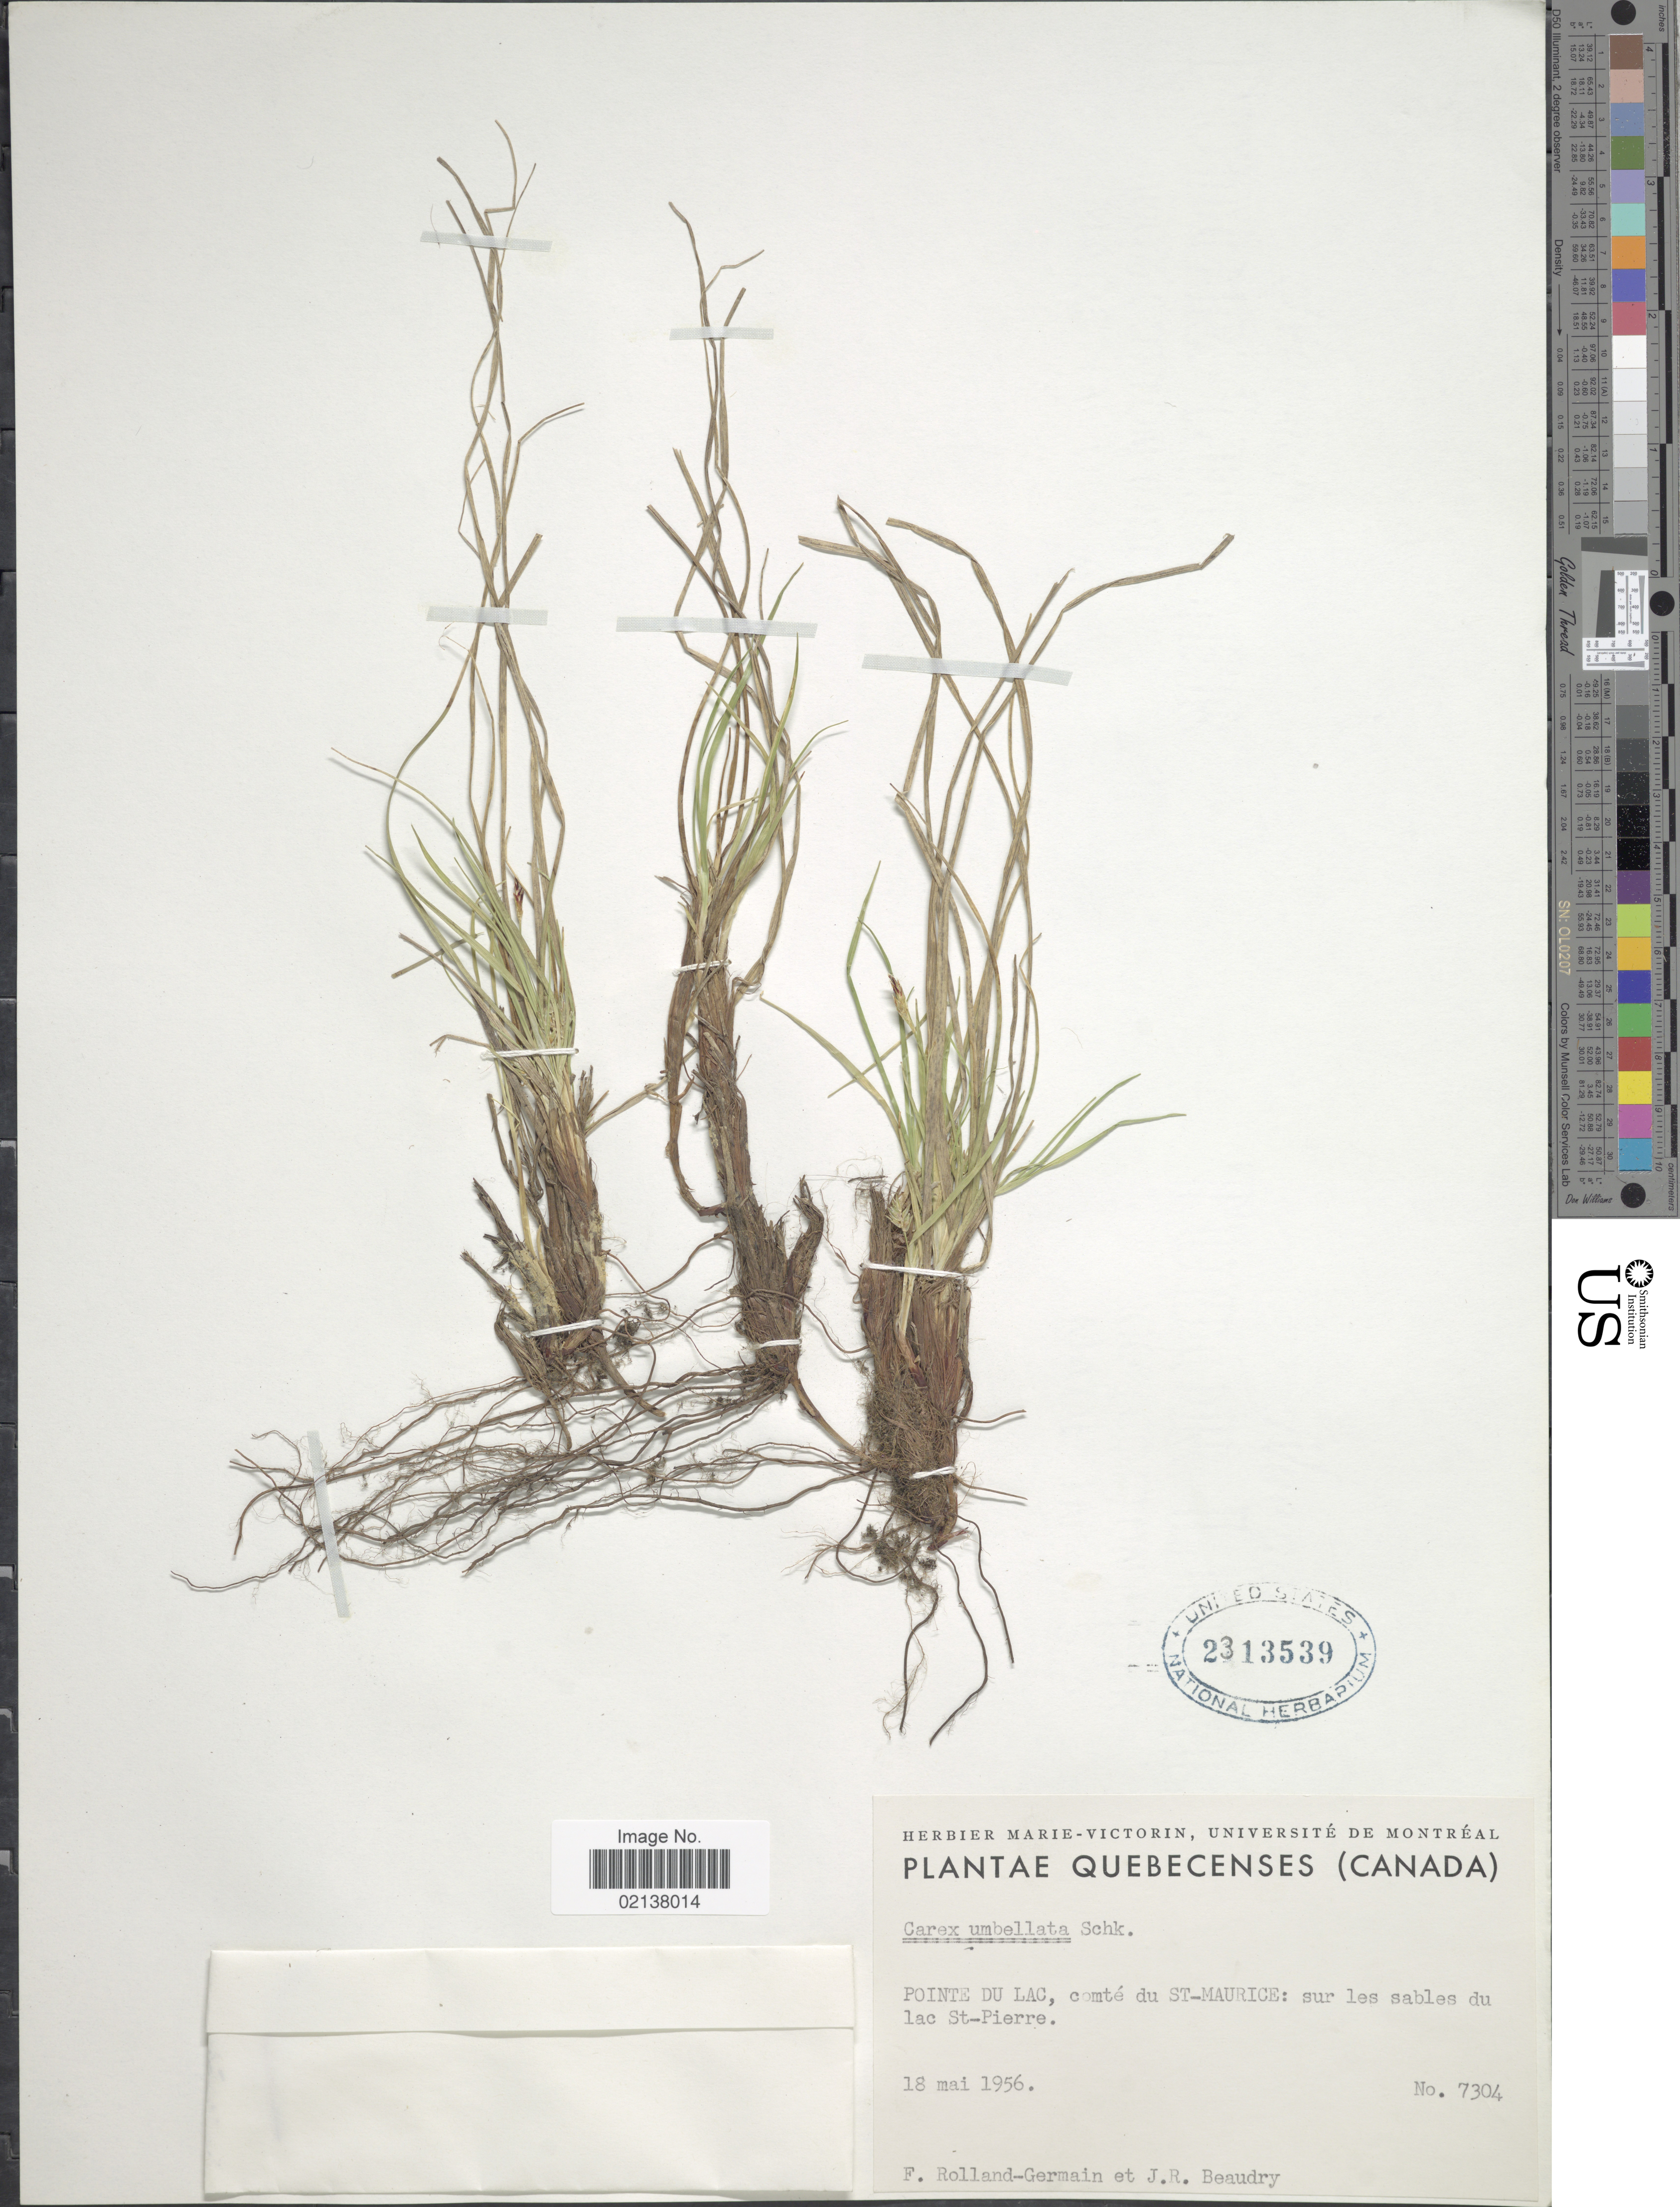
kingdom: Plantae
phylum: Tracheophyta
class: Liliopsida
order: Poales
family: Cyperaceae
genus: Carex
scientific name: Carex umbellata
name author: Schkuhr ex Willd.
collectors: Rolland-Germain & J. Beaudry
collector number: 7304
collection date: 1956-05-18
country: Canada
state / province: Quebec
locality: Pointe Du Lac, comte du St-Maurice: sur les sables du lac St-Pierre.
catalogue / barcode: US 2313539